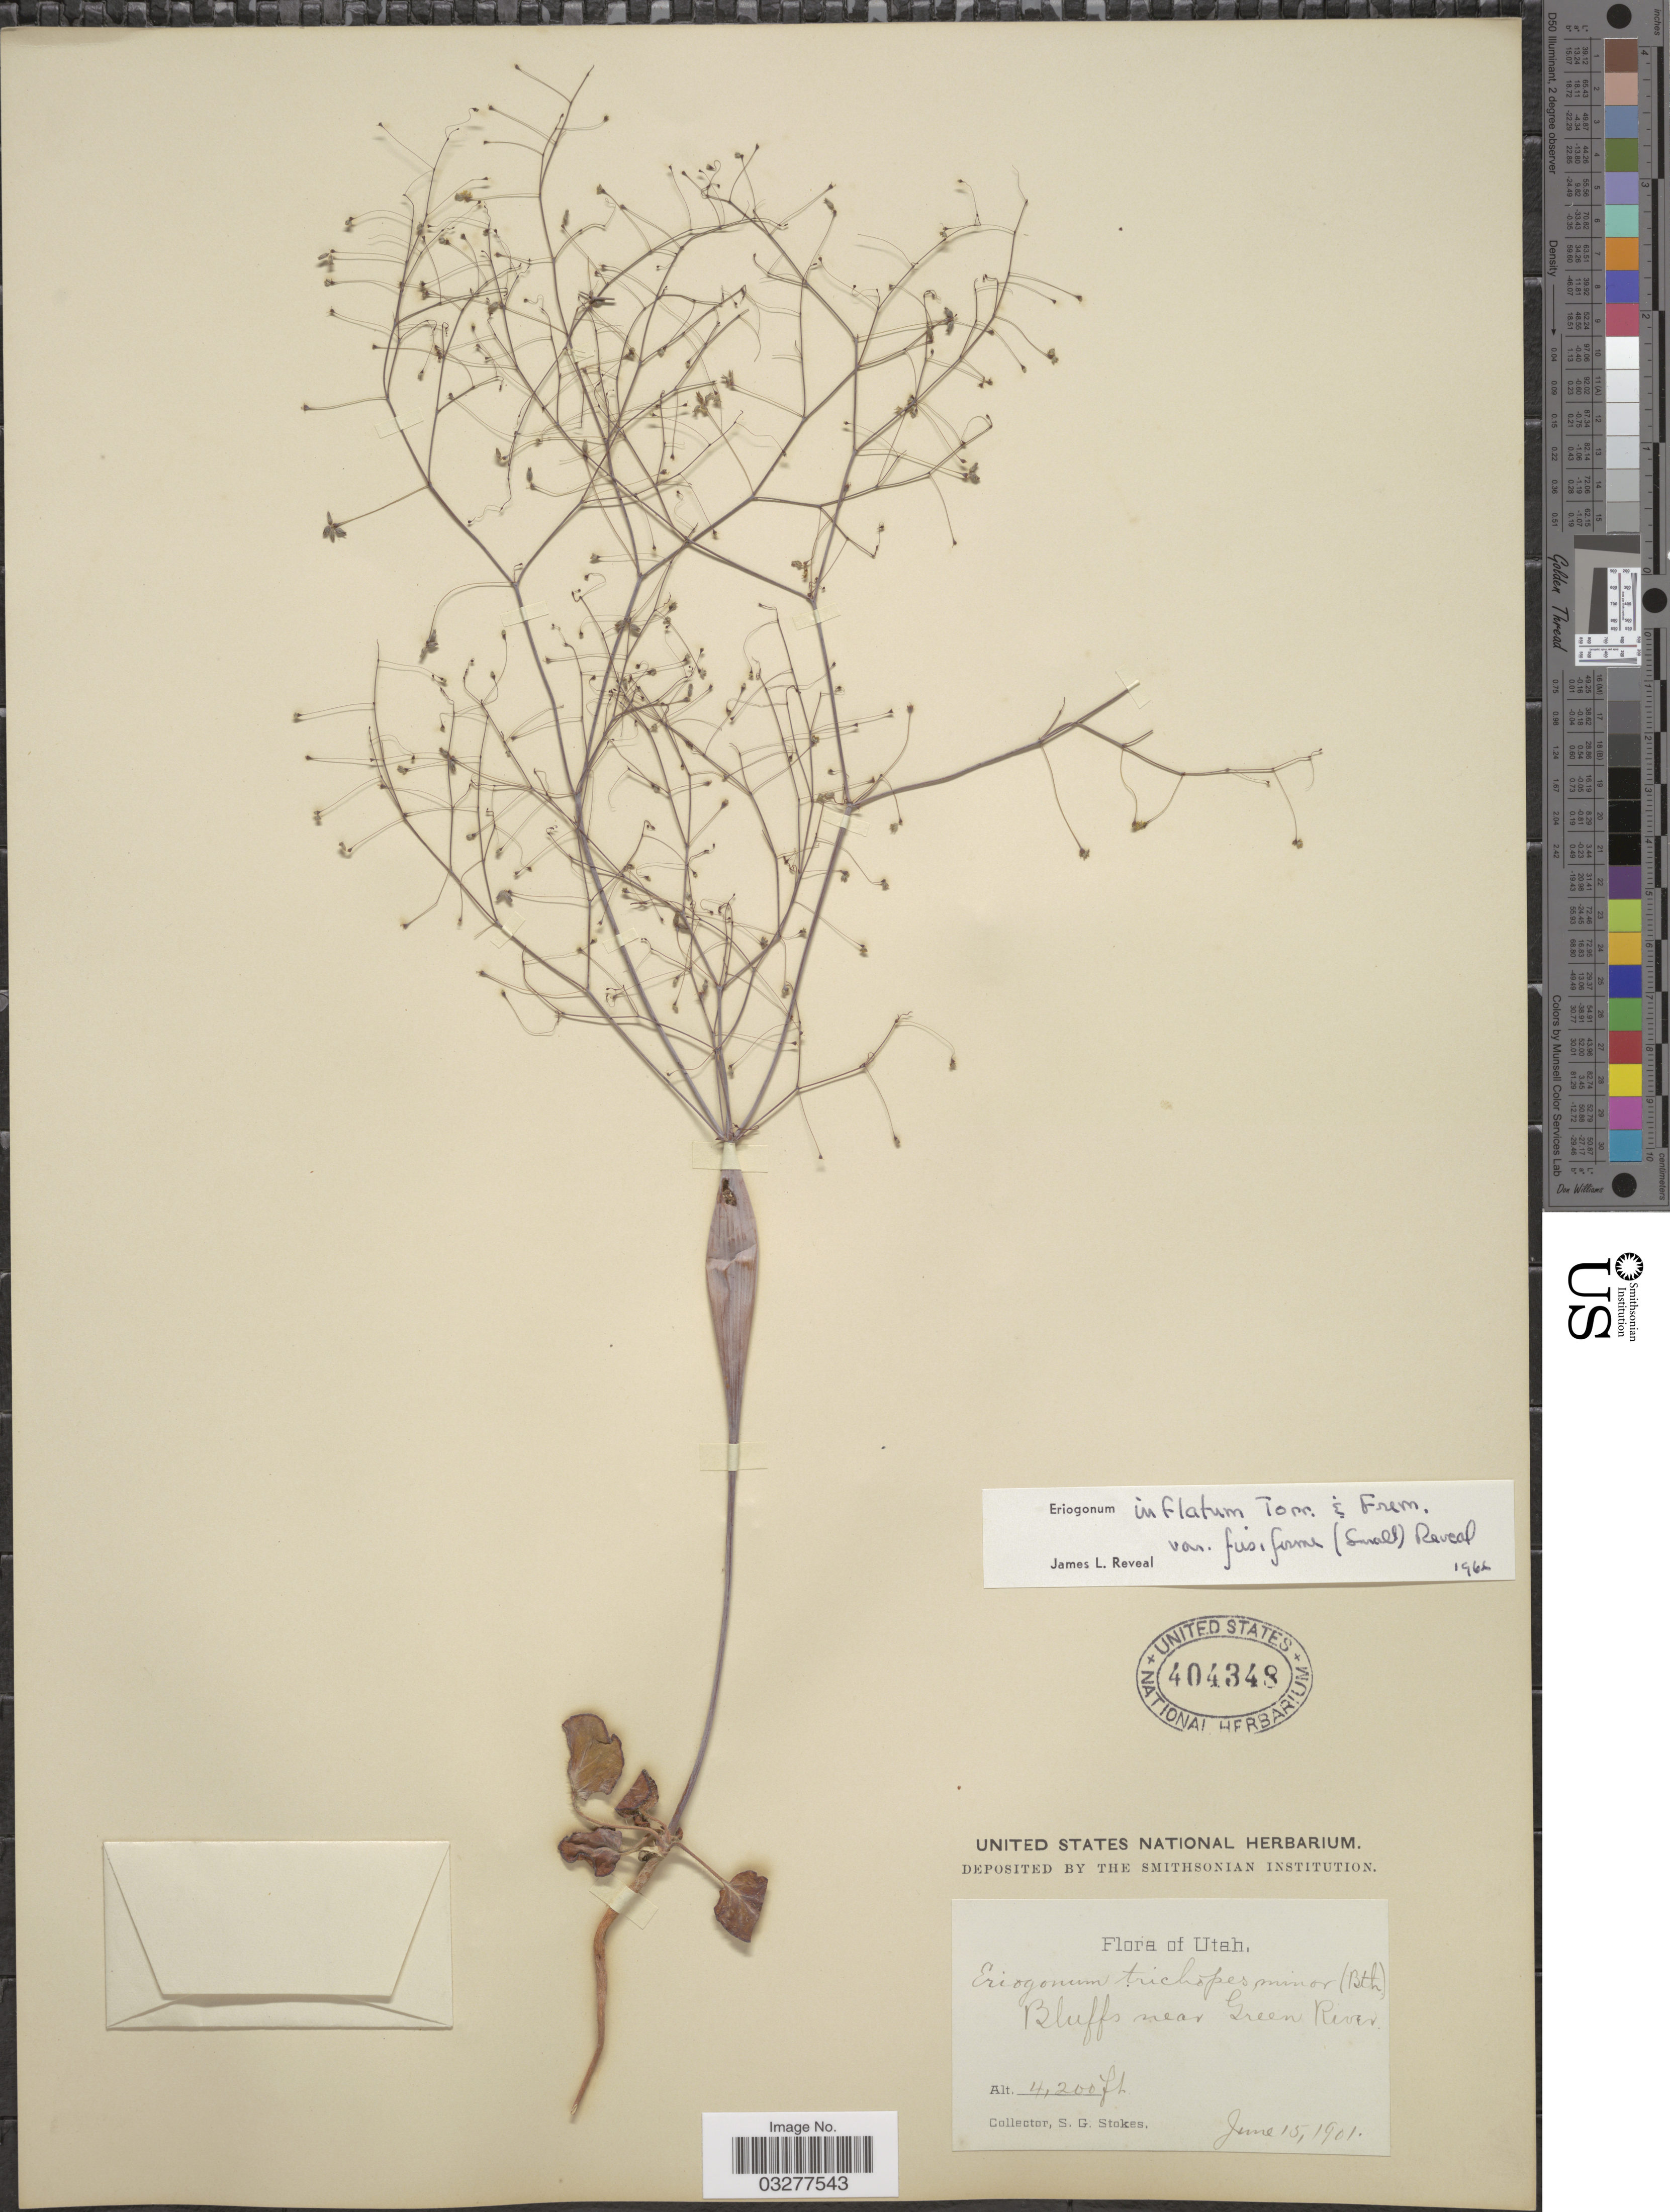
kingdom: Plantae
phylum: Tracheophyta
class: Magnoliopsida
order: Caryophyllales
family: Polygonaceae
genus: Eriogonum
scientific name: Eriogonum inflatum var. fusiforme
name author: (Small) Reveal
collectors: S. G. Stokes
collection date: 1901-06-15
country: United States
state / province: Utah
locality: Bluffs near Green River.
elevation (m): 1280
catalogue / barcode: US 404348